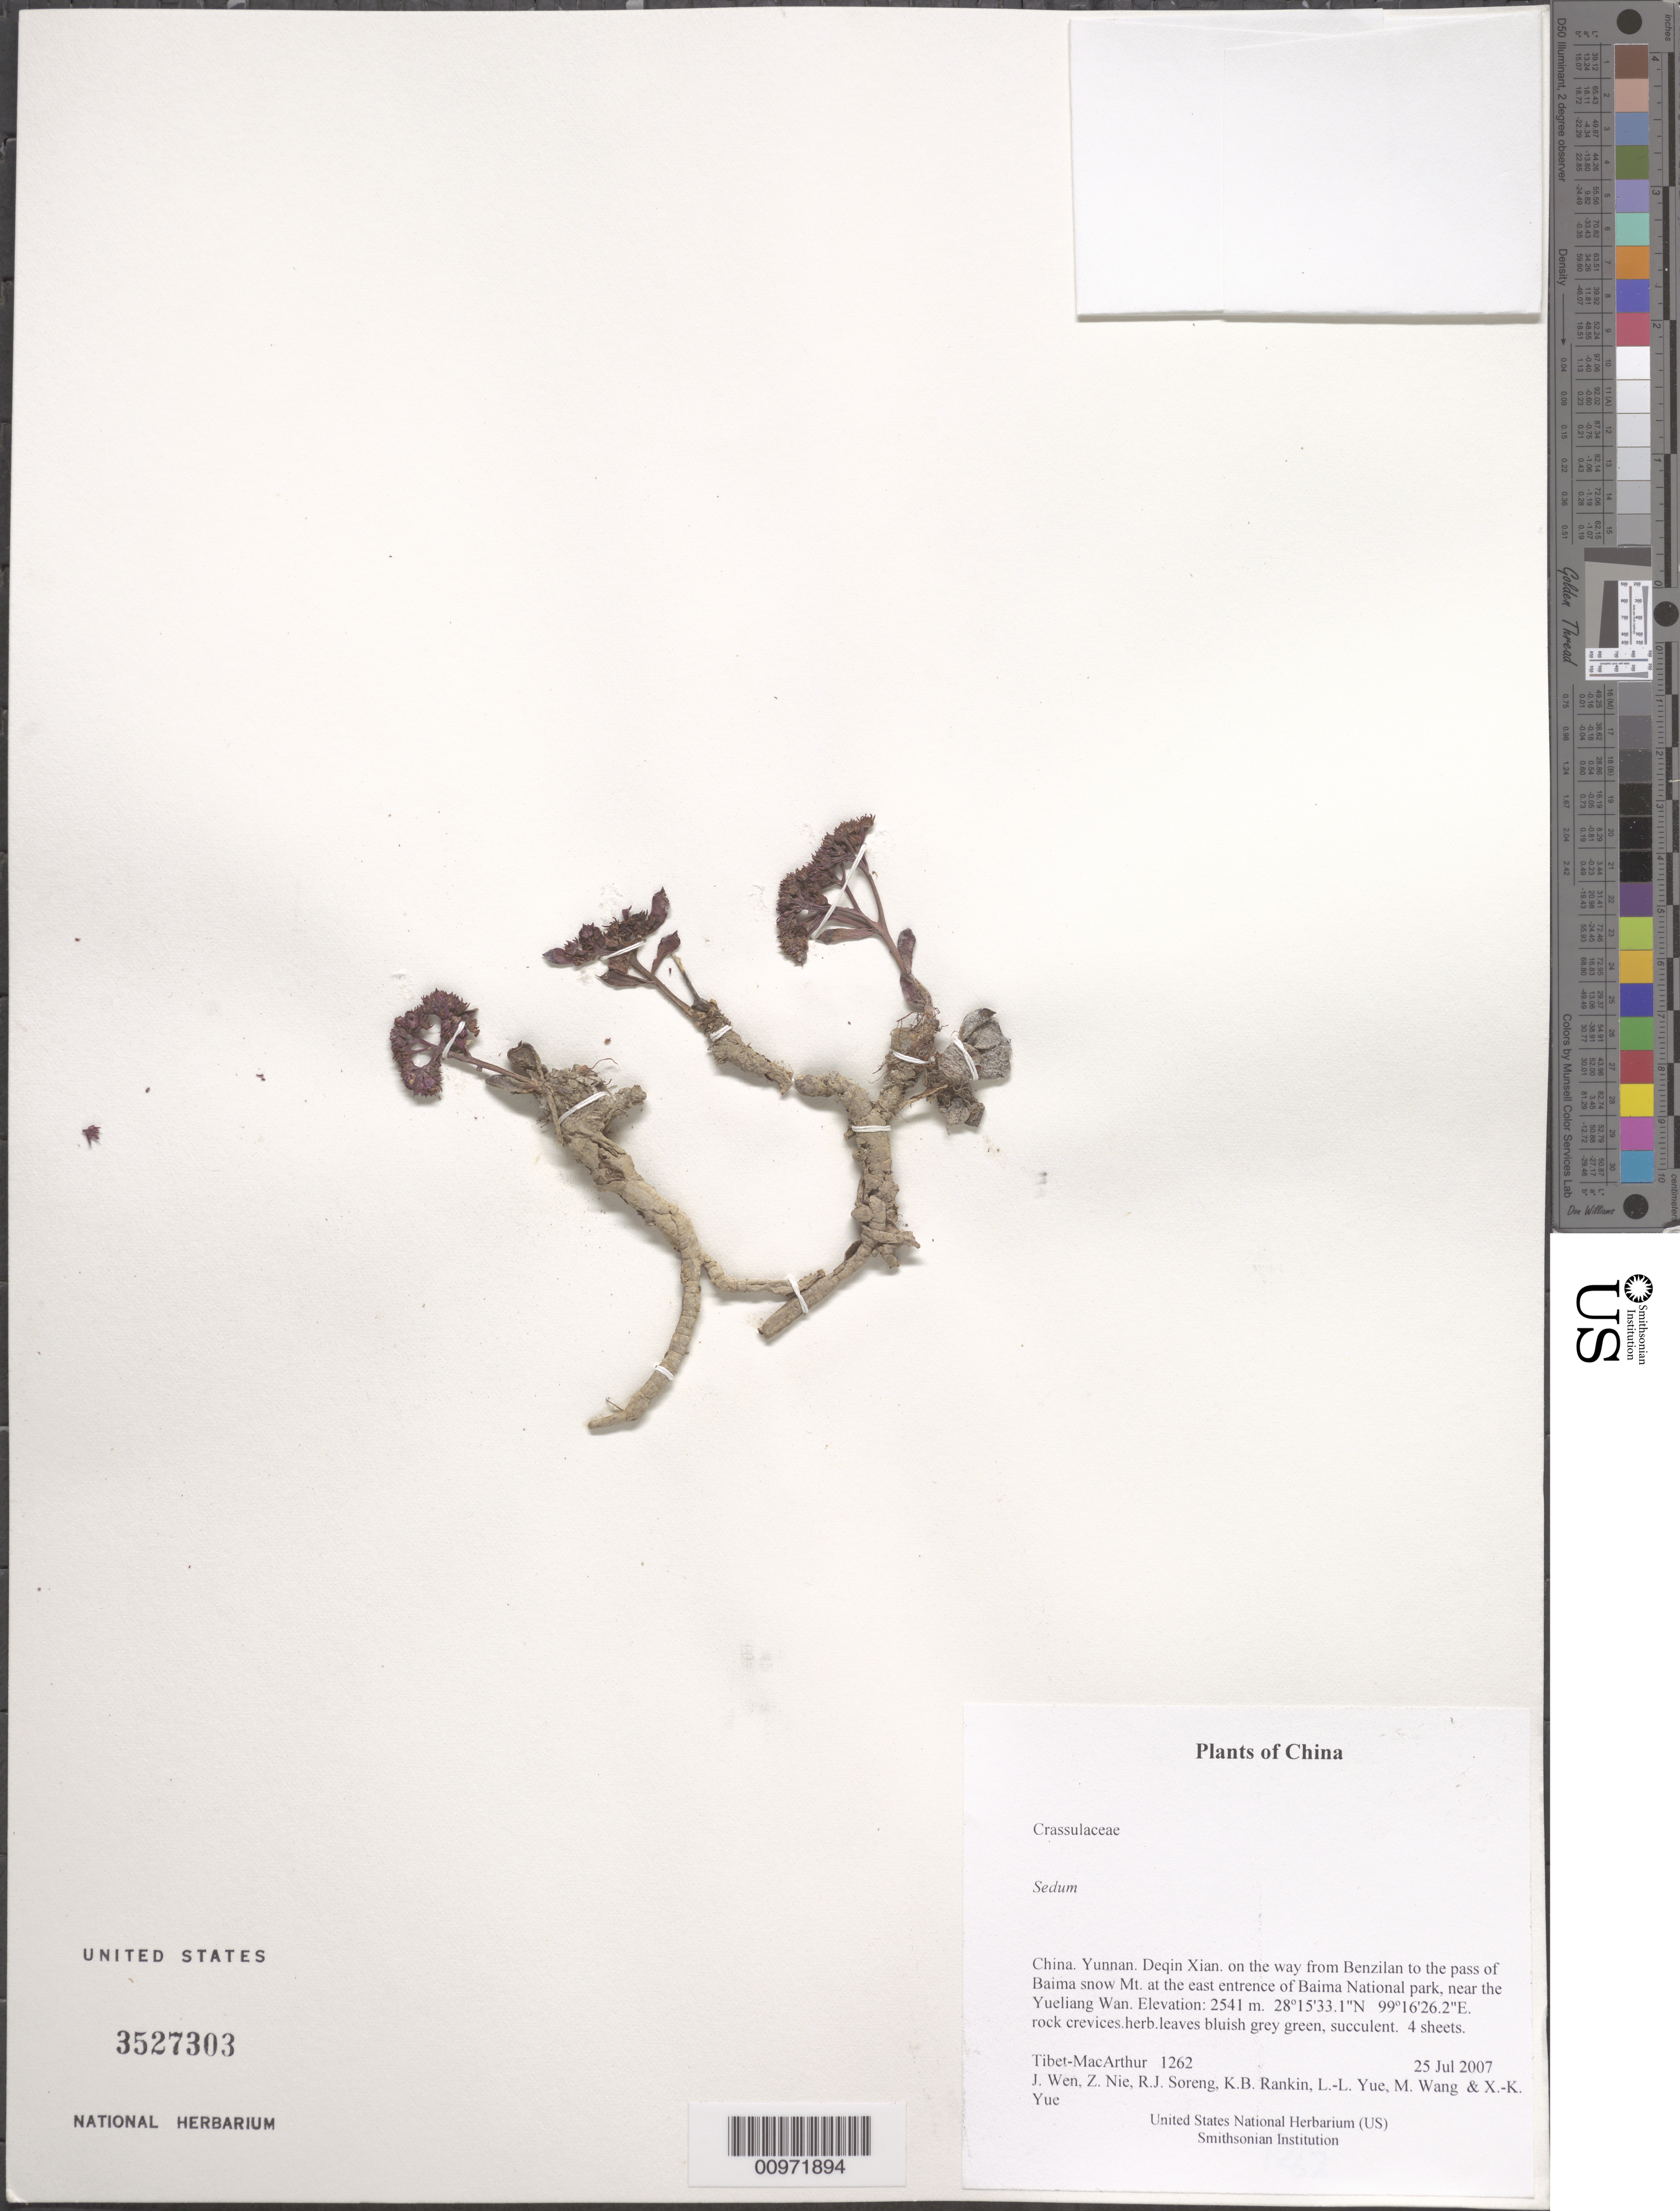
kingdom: Plantae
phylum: Tracheophyta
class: Magnoliopsida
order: Saxifragales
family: Crassulaceae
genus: Sedum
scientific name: Sedum sp.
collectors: Tibet-MacArthur, J. Wen, Z. Nie, R. J. Soreng, K. Rankin, L. Yue, M. Wang & X. Yue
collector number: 1262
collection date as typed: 25 Jul 2007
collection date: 2007-07-25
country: China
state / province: Yunnan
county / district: Deqin Xian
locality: on the way from Benzilan to the pass of Baima snow Mt. at the east entrence of Baima National park, near the Yueliang Wan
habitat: rock crevices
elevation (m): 2541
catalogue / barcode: US 3527304